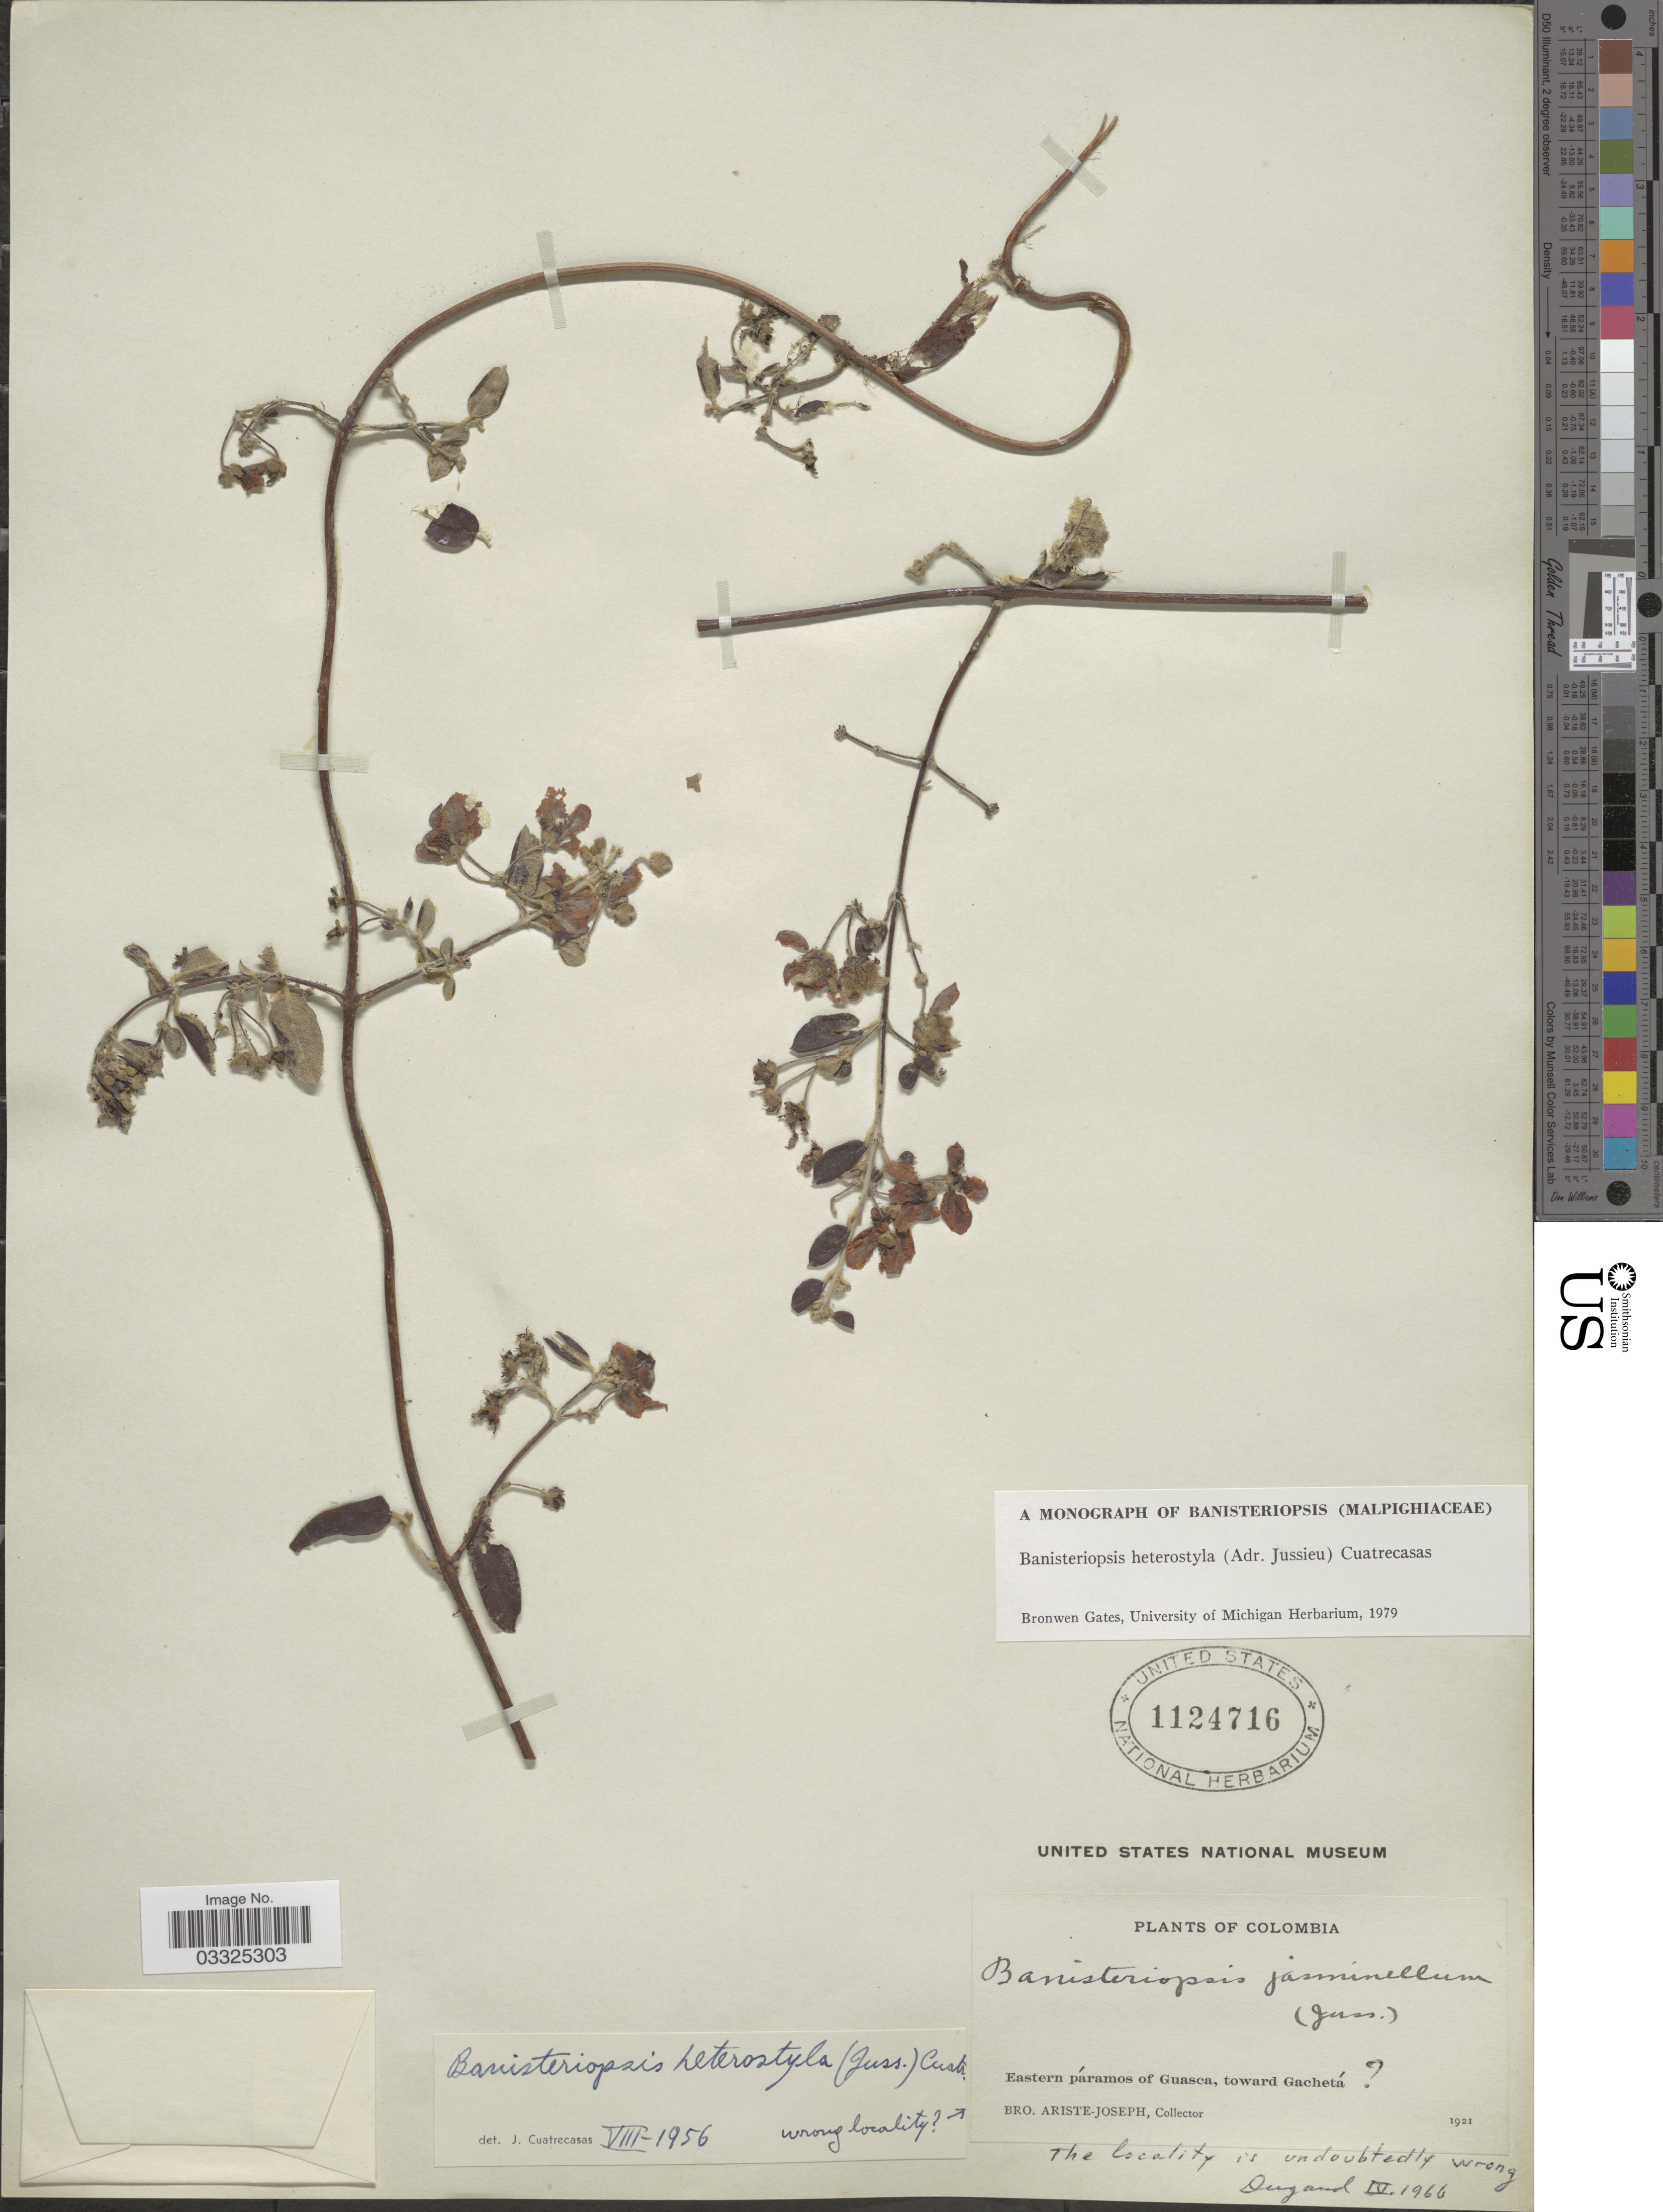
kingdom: Plantae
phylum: Tracheophyta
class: Magnoliopsida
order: Malpighiales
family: Malpighiaceae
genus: Banisteriopsis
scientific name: Banisteriopsis heterostyla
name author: (A. Juss.) Cuatrec.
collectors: Bro. Ariste-Joseph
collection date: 1921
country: Colombia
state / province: Cundinamarca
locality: Eastern páramos of Guasca, toward Gachetá.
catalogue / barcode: US 1124716